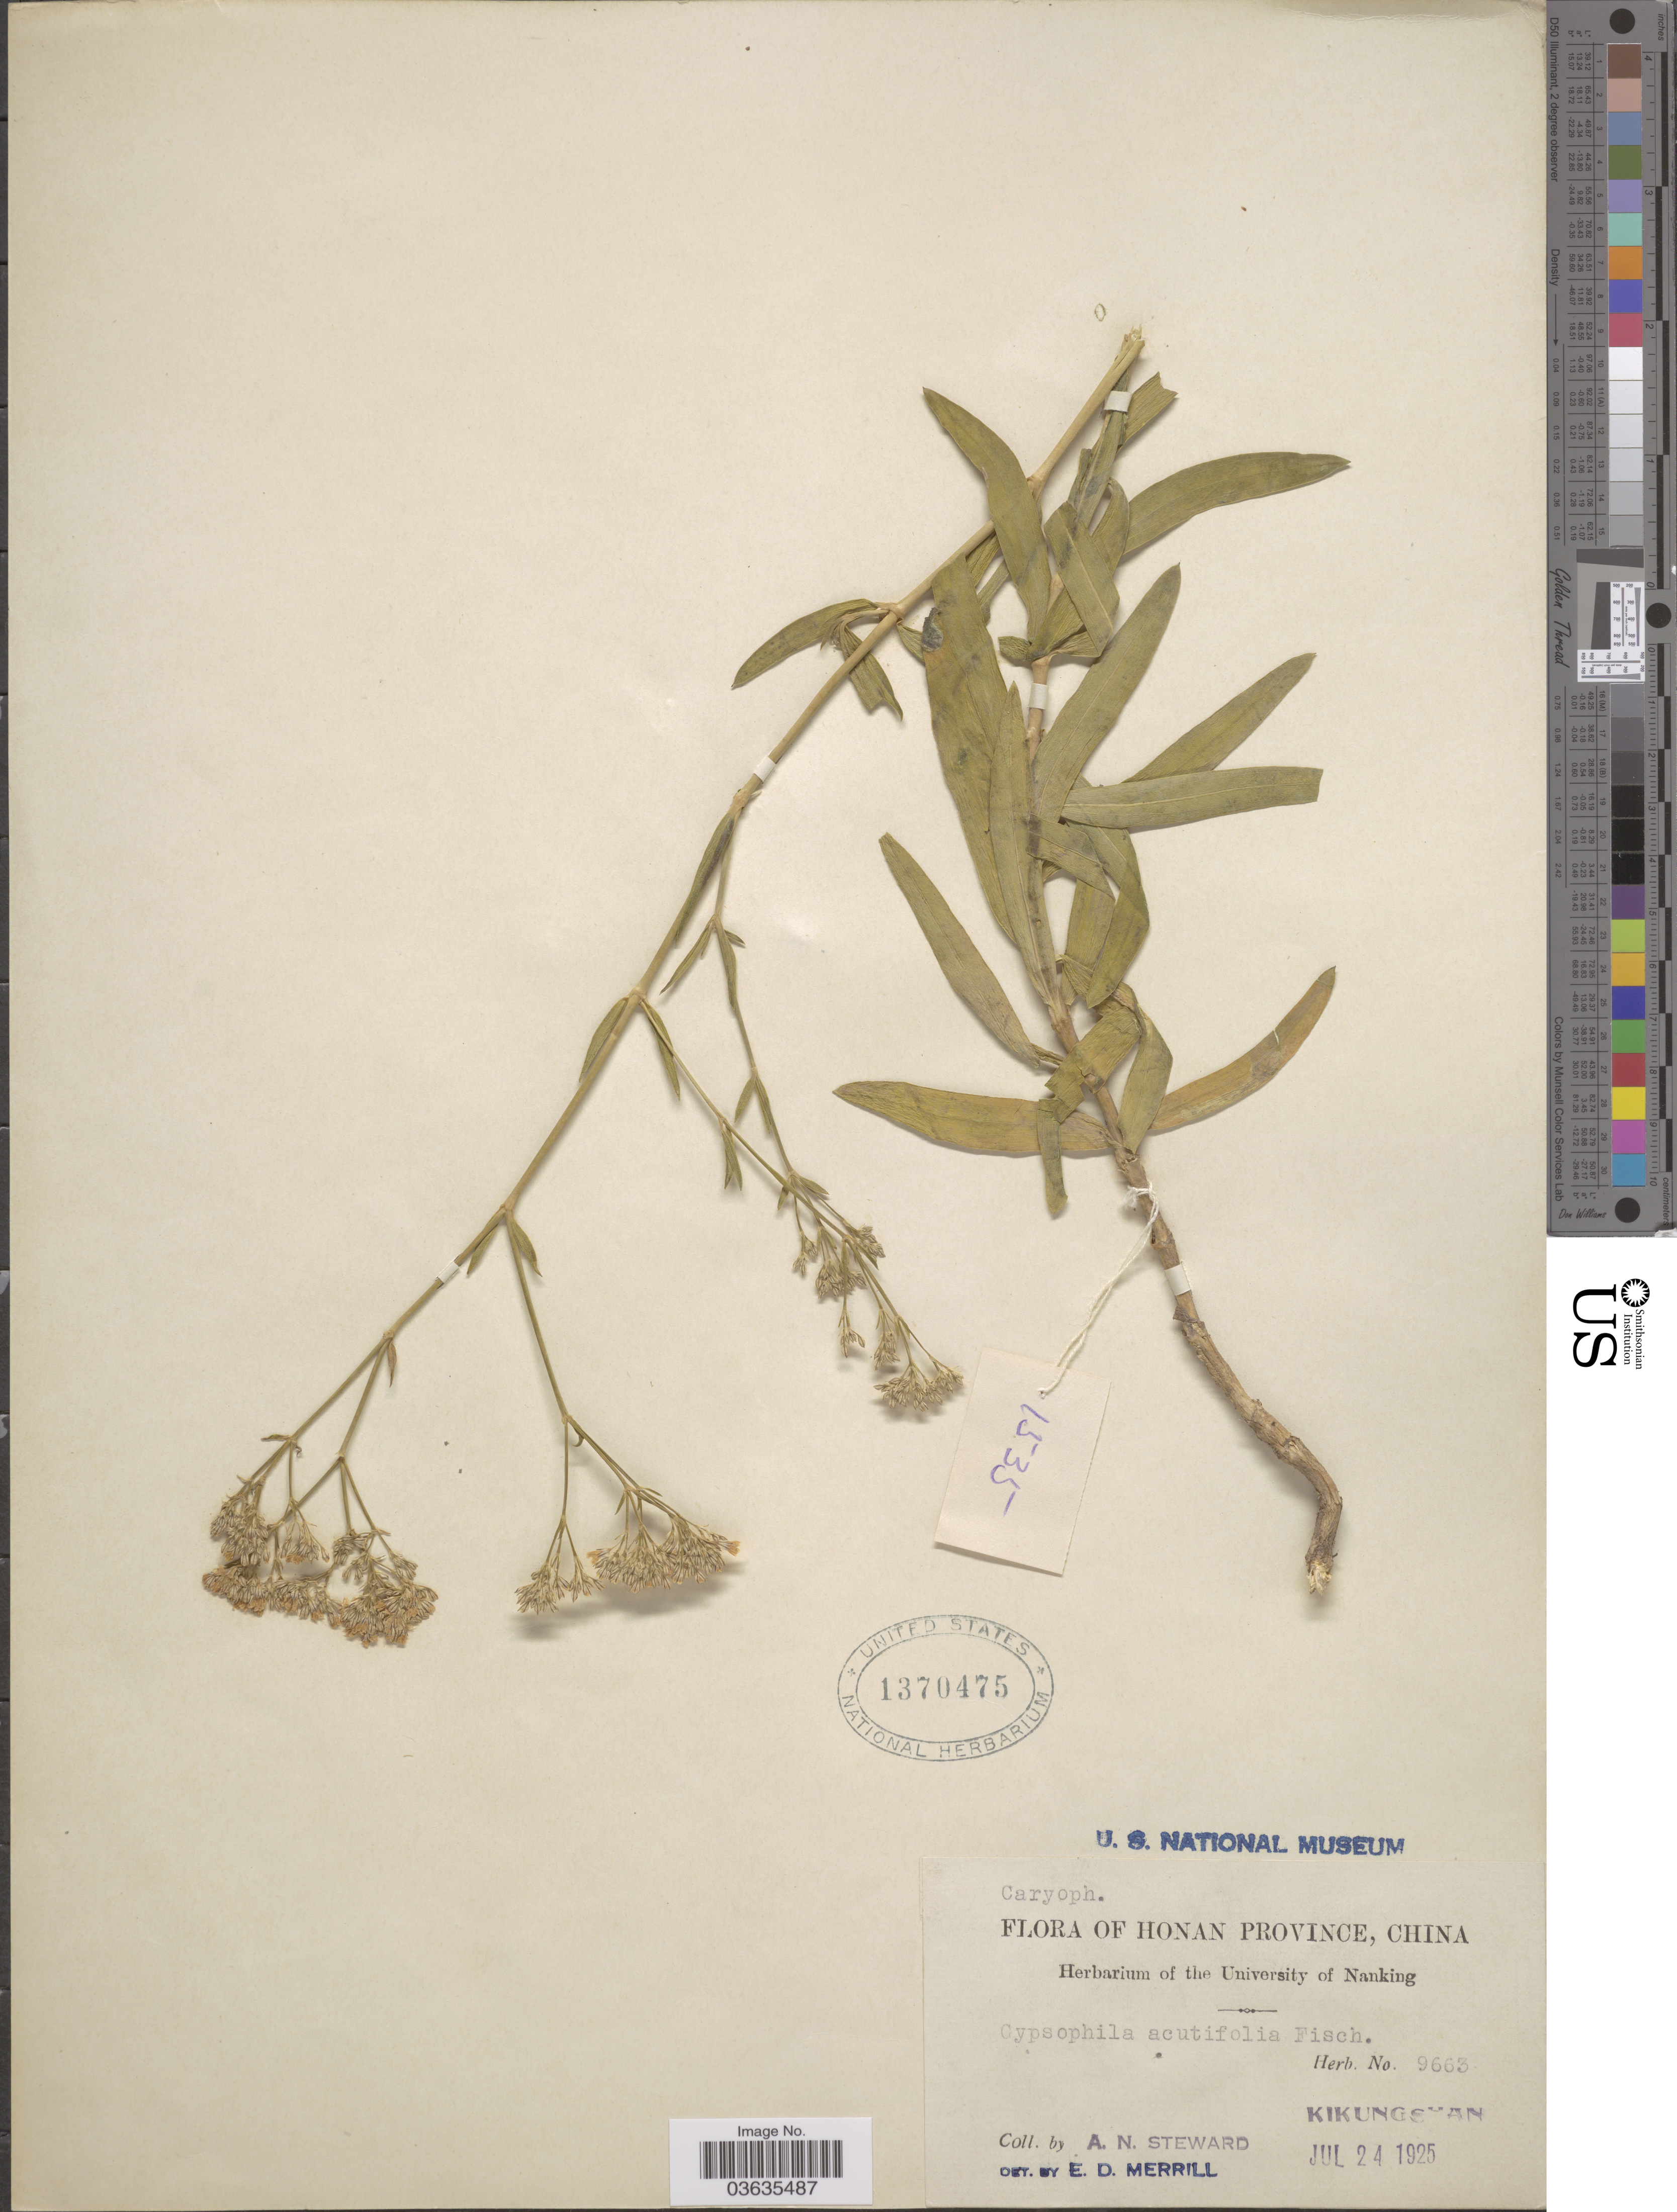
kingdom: Plantae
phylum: Tracheophyta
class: Magnoliopsida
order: Caryophyllales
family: Caryophyllaceae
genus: Gypsophila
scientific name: Gypsophila acutifolia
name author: Steven ex Spreng.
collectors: A. N. Steward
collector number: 9663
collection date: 1925-07-24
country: China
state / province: Henan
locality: Honan Province. Kikungshan.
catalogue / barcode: US 1370475